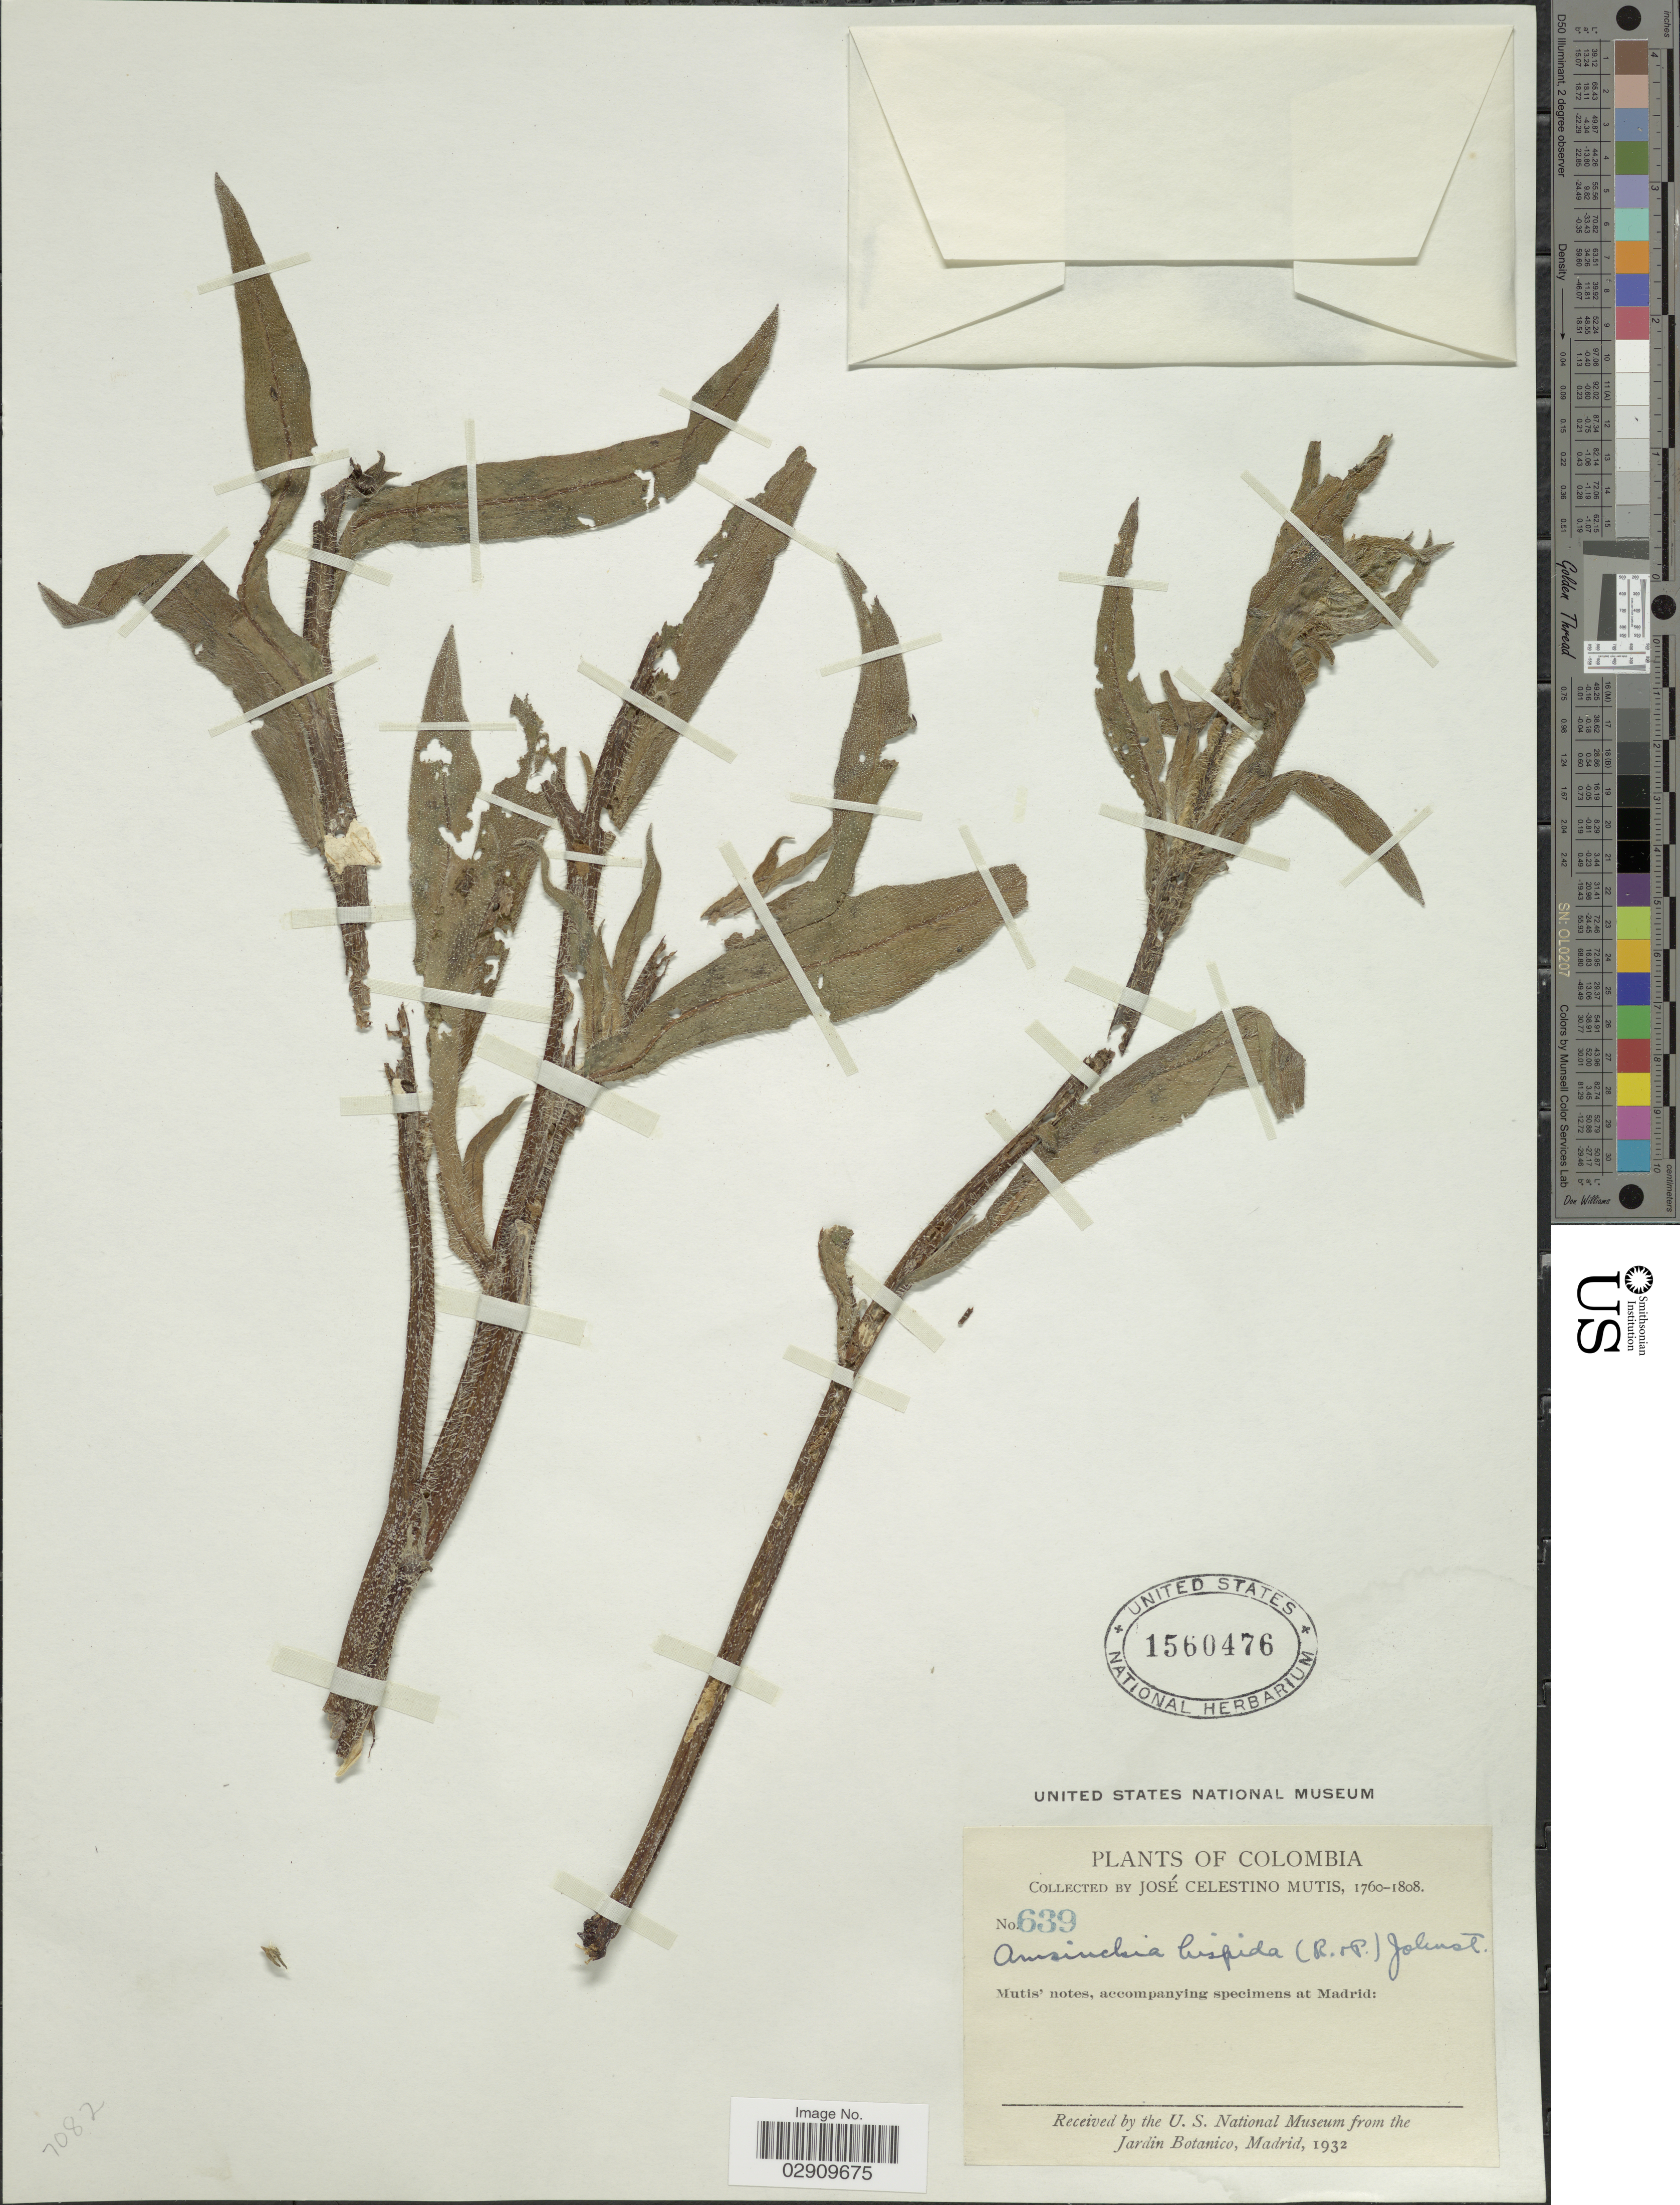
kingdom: Plantae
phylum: Tracheophyta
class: Magnoliopsida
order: Boraginales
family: Boraginaceae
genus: Amsinckia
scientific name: Amsinckia calycina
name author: (Moris) Chater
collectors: J. C. B. Mutis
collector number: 639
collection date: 1760/1808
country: Colombia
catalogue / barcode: US 1560476